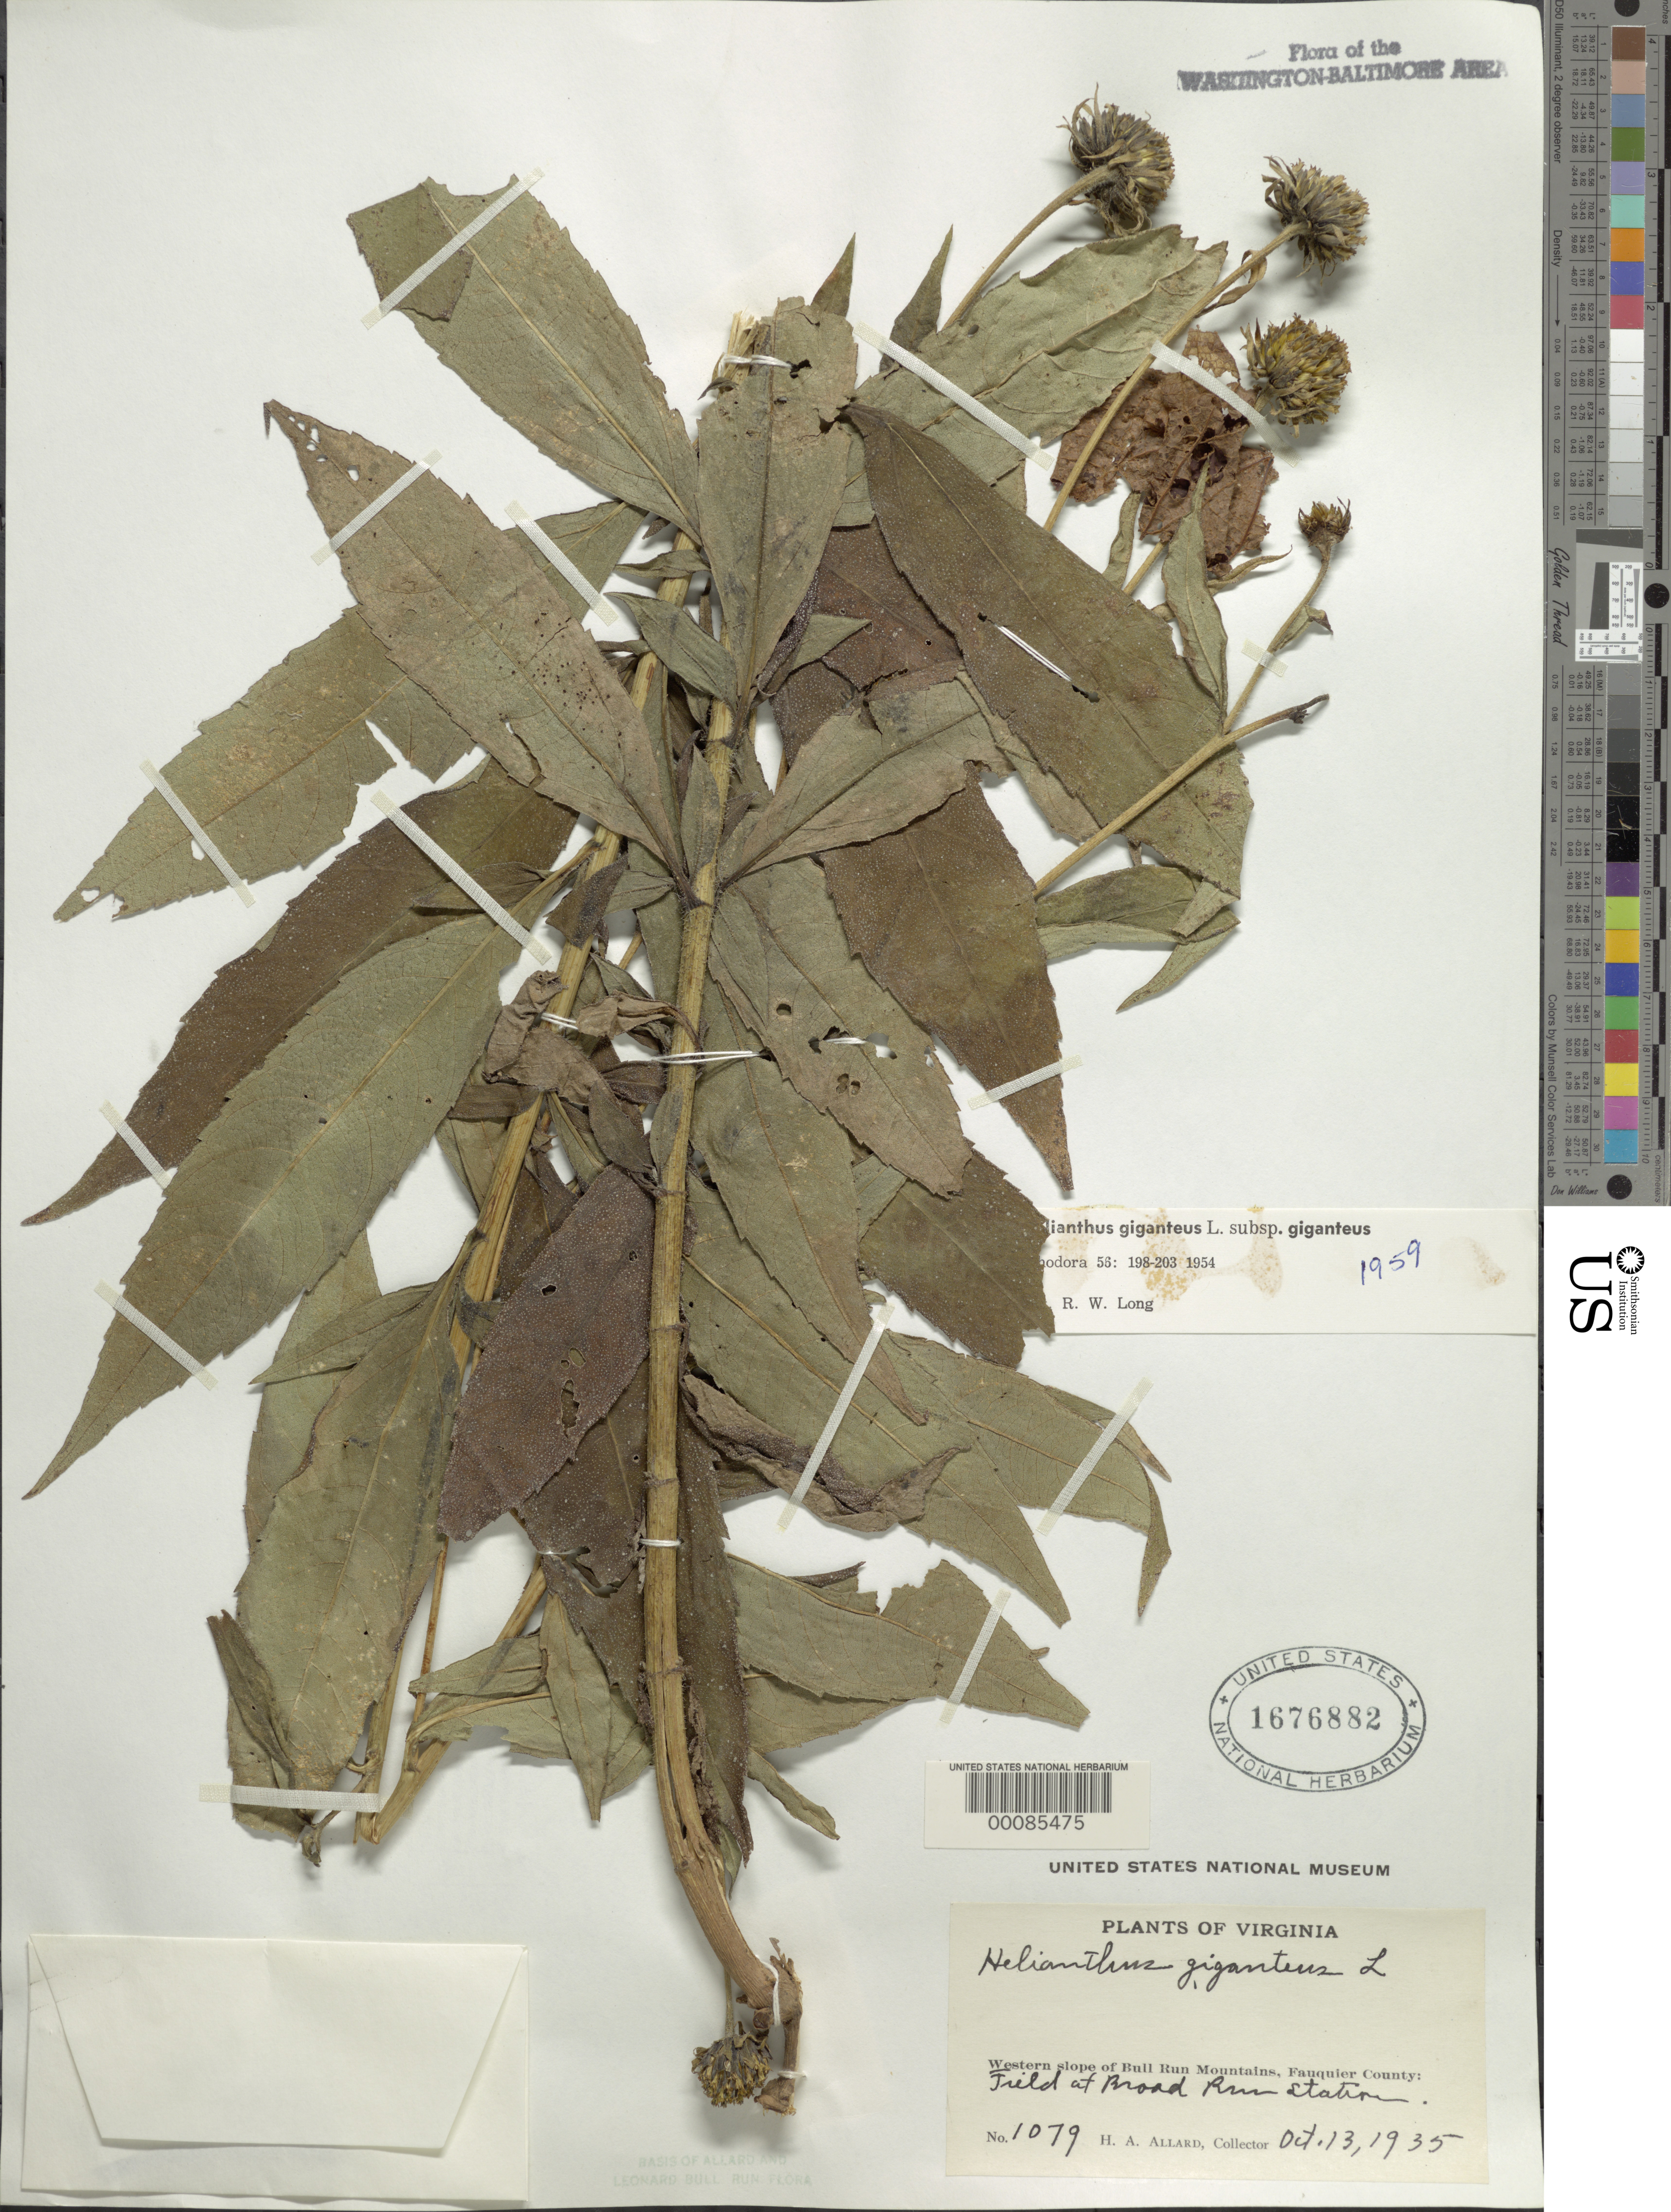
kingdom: Plantae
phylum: Tracheophyta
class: Magnoliopsida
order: Asterales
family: Asteraceae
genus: Helianthus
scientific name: Helianthus giganteus var. giganteus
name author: L.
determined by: Long, R. W.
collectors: H. A. Allard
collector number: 1079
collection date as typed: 13 Oct 1935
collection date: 1935-10-13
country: United States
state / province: Virginia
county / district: Fauquier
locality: Broad Run Station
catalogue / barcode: US 1676882